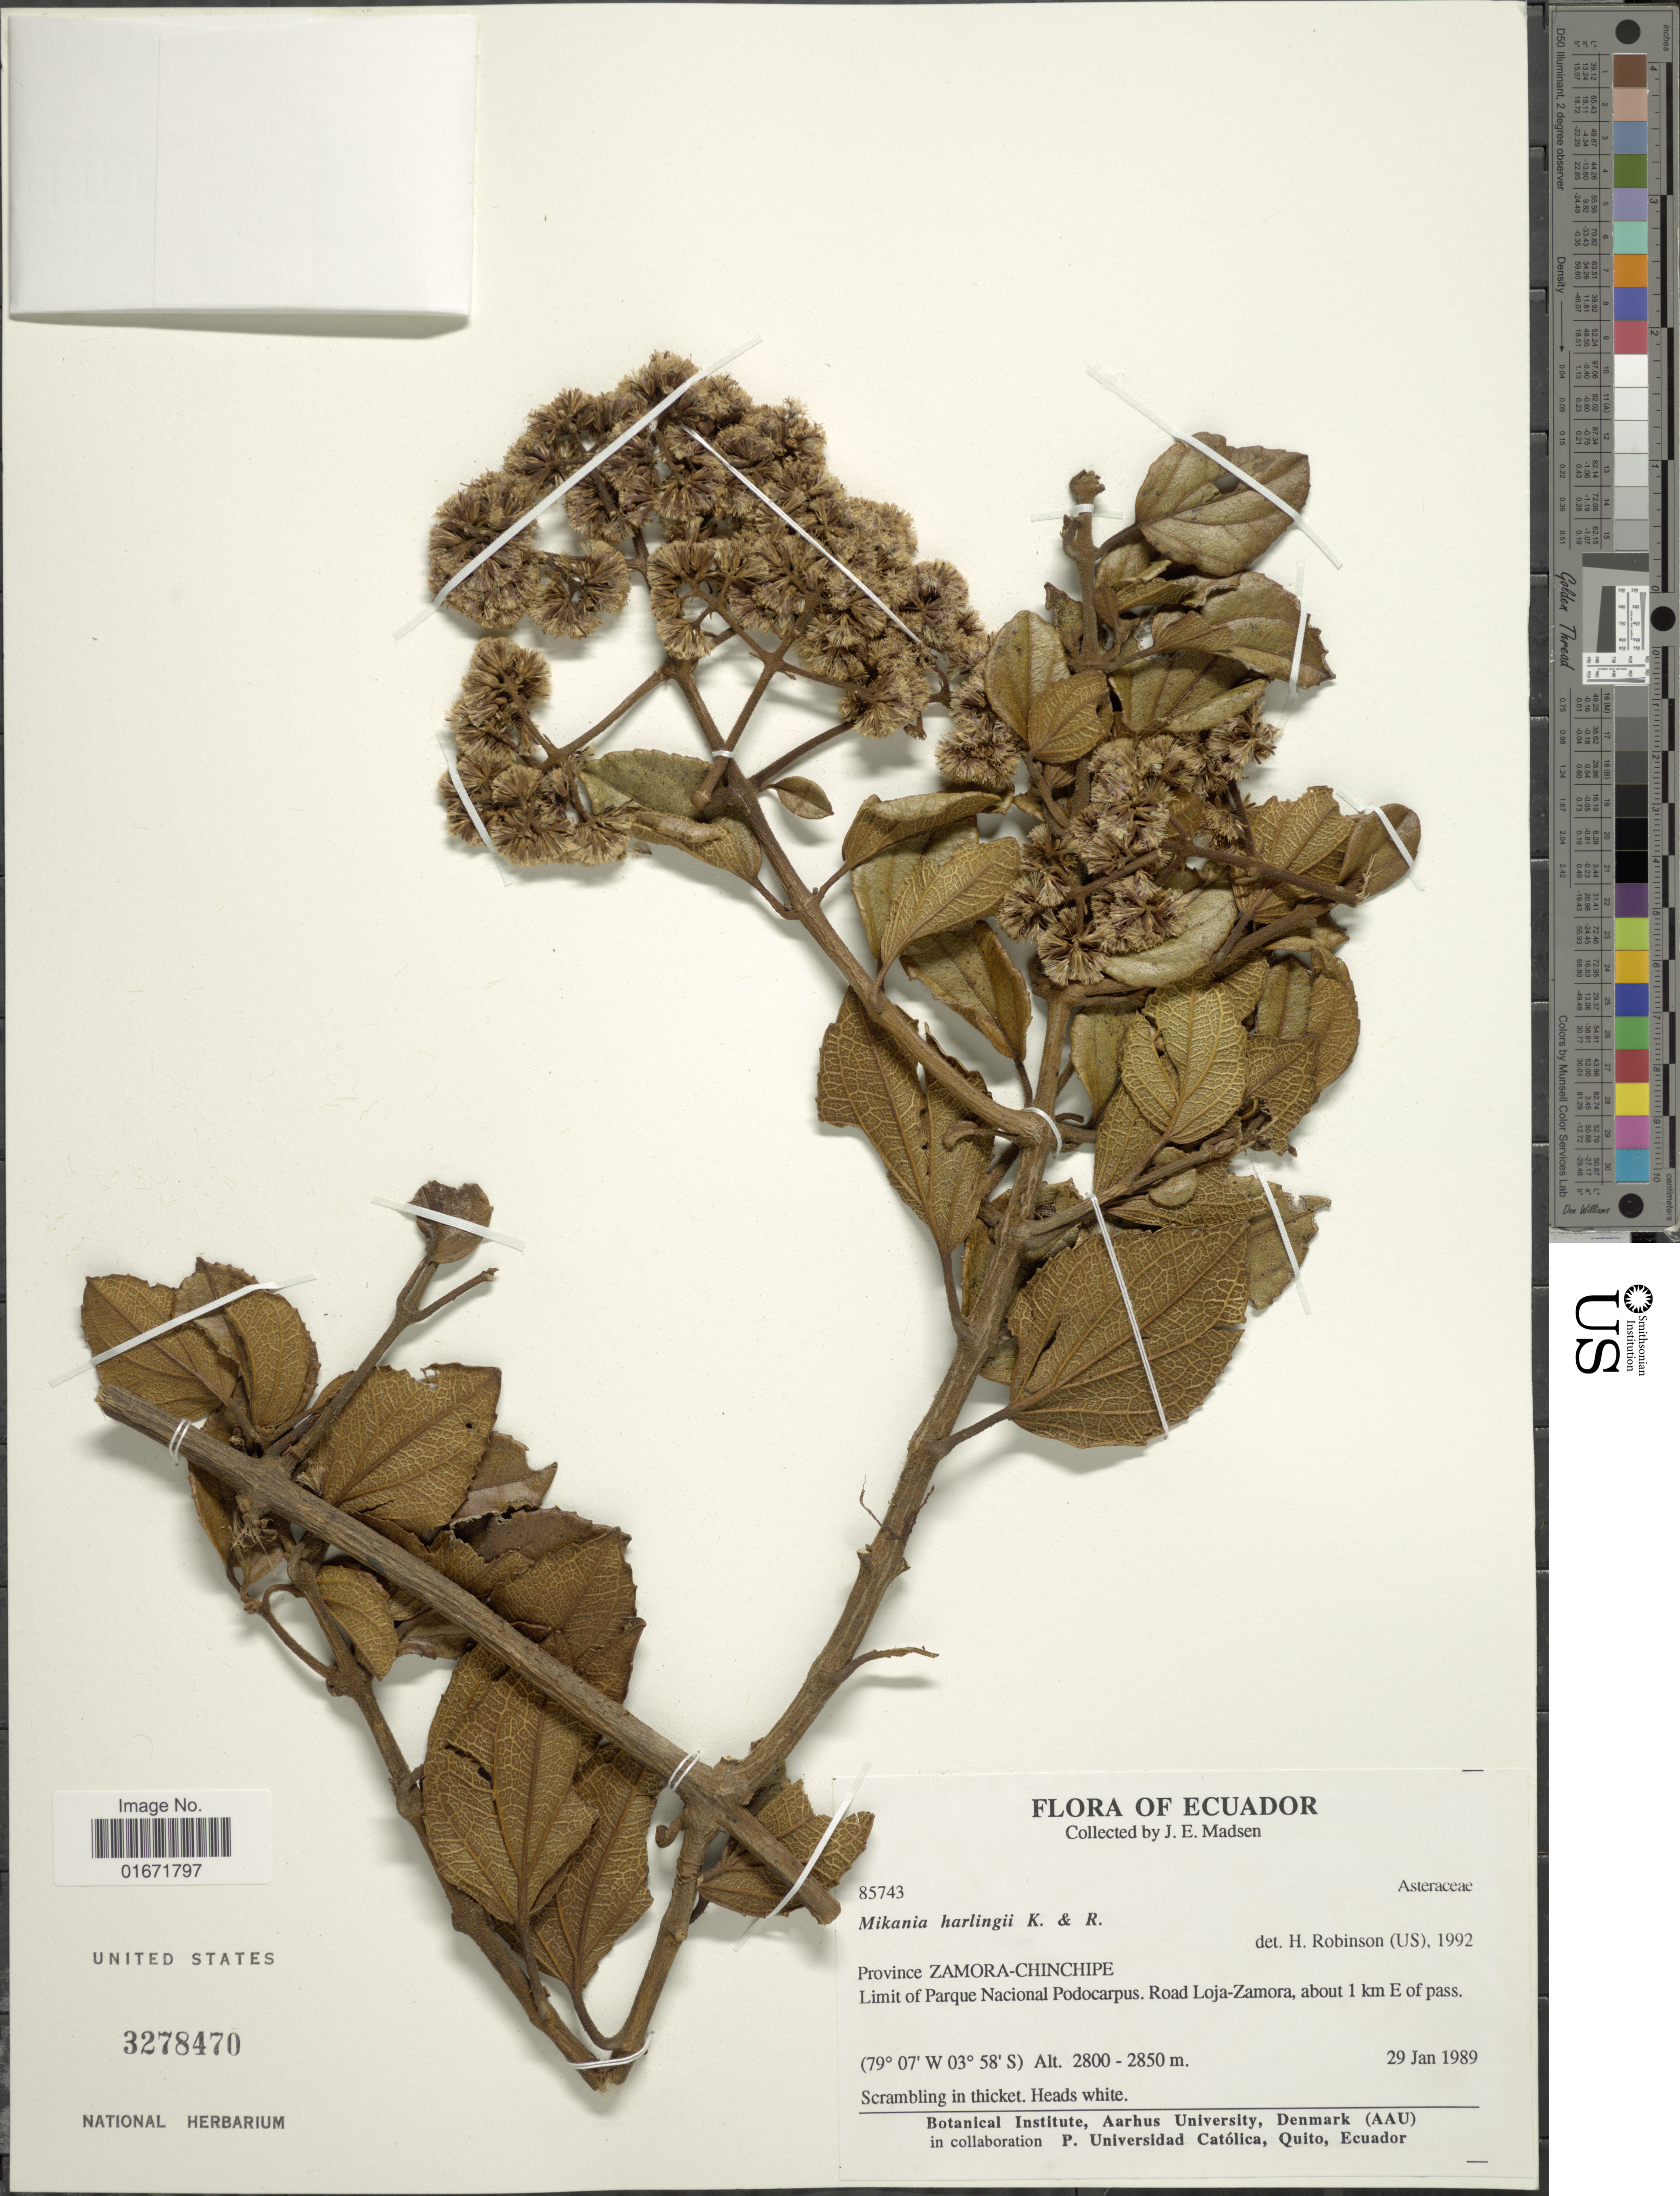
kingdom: Plantae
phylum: Tracheophyta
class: Magnoliopsida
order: Asterales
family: Asteraceae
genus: Mikania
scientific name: Mikania harlingii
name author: R.M. King & H. Rob.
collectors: J. E. Madsen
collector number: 85743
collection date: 1989-01-29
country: Ecuador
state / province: Zamora-Chinchipe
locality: Province Zamora-Chinchipe. Limit of Parque Nacional Podocarpus. Road Loja-Zamora, about 1 km E of pass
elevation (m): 2800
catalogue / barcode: US 3278470